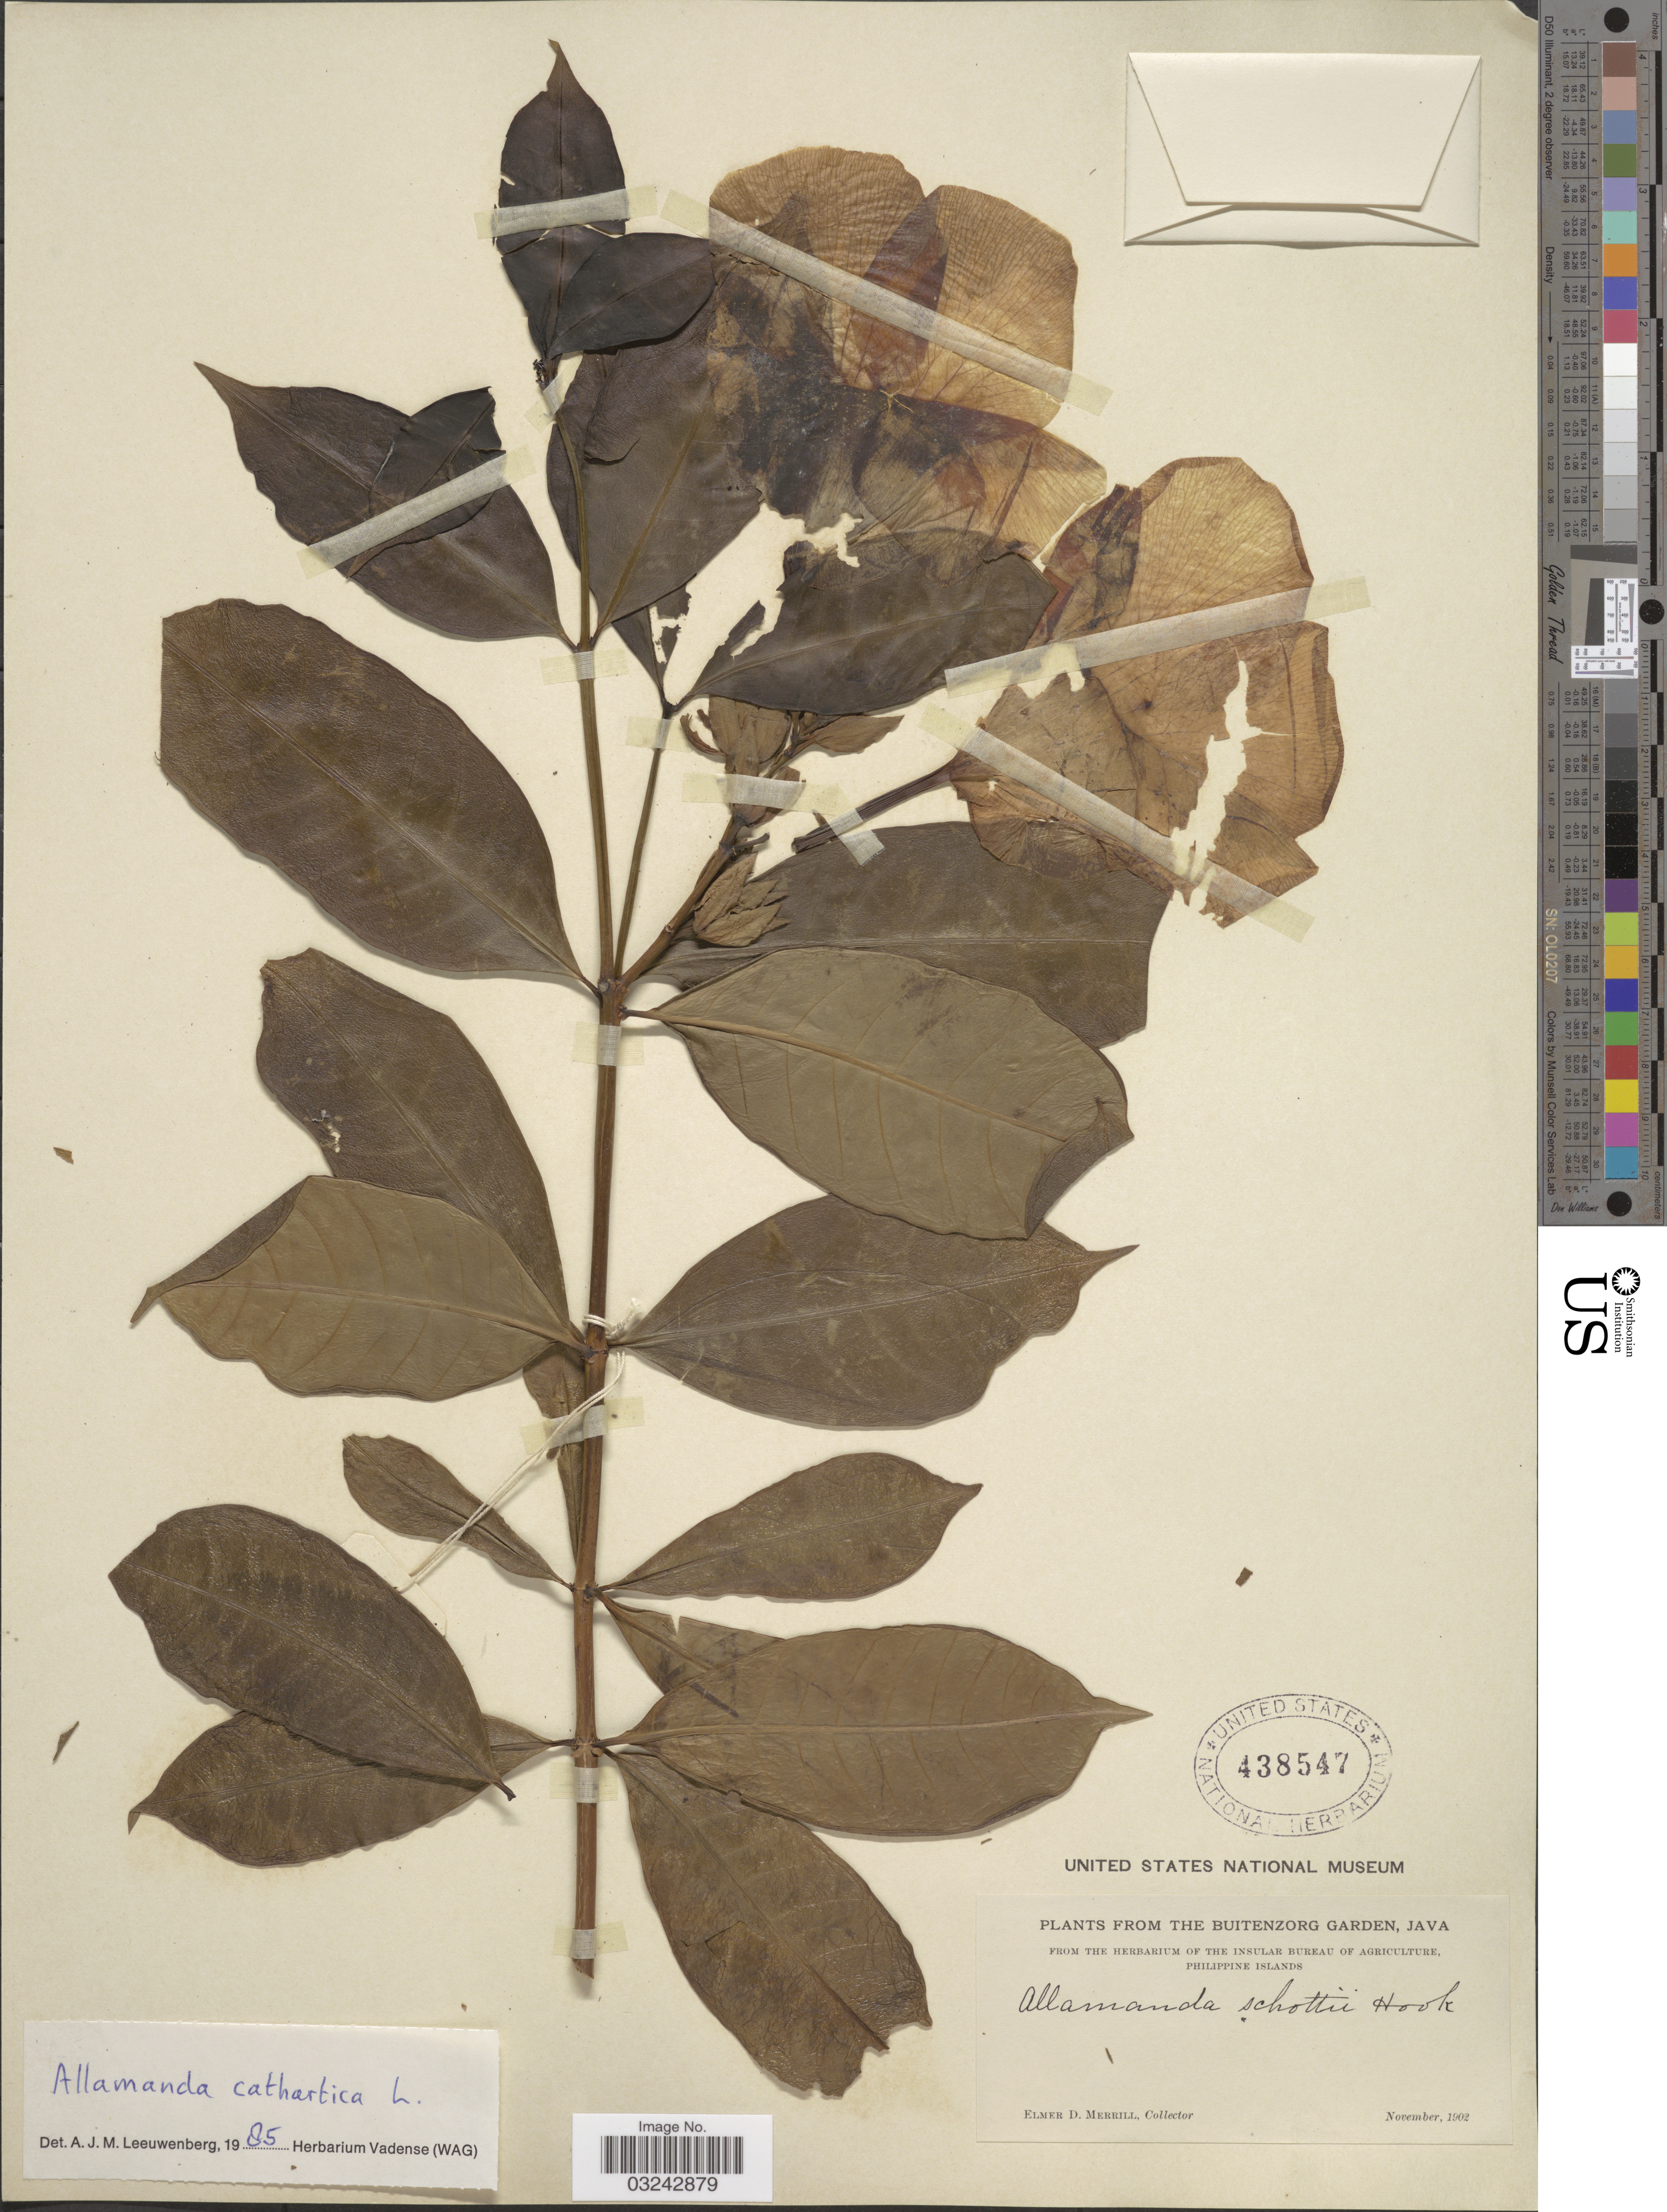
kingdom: Plantae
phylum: Tracheophyta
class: Magnoliopsida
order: Gentianales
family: Apocynaceae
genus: Allamanda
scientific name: Allamanda cathartica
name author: L.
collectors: E. D. Merrill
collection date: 1902-11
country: Indonesia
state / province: Java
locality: The Buitenzorg Garden.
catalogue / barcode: US 438547